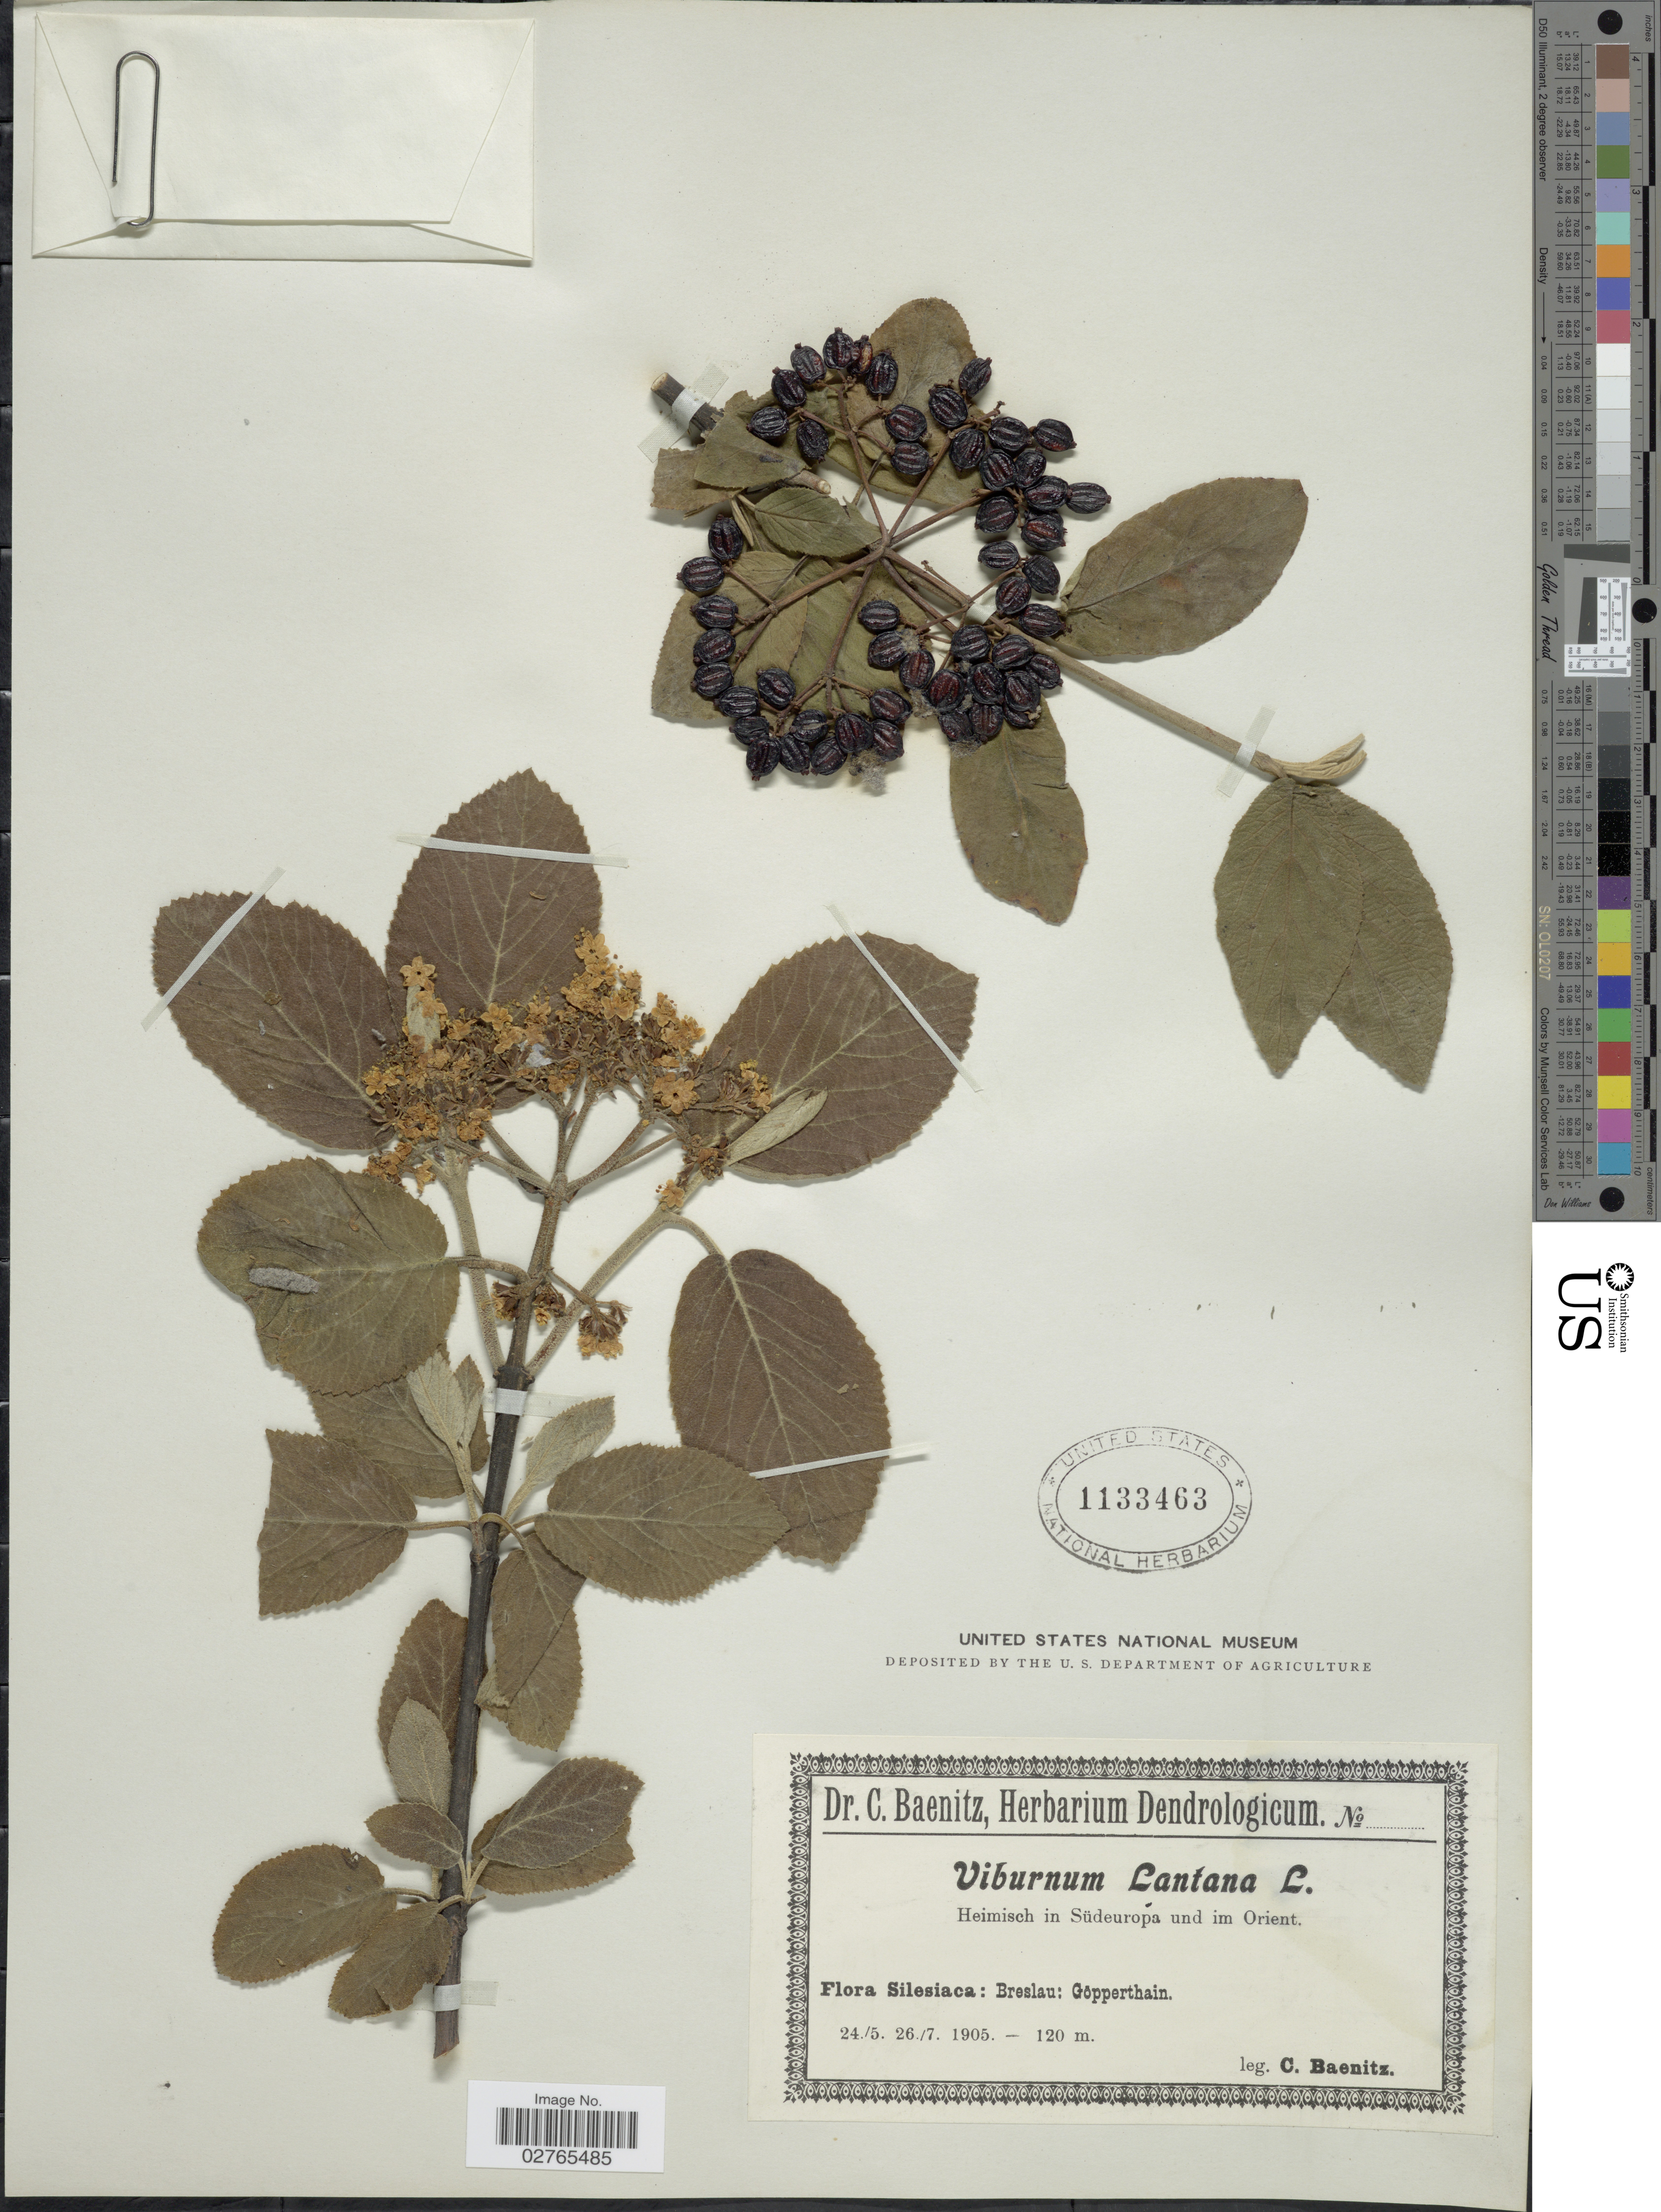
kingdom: Plantae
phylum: Tracheophyta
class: Magnoliopsida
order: Dipsacales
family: Viburnaceae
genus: Viburnum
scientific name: Viburnum lantana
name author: L.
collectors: C. G. Baenitz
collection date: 1905-05-24/1905-07-26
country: Poland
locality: Silesiaca: Breslau: Göpperthain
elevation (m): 120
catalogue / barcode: US 1133463